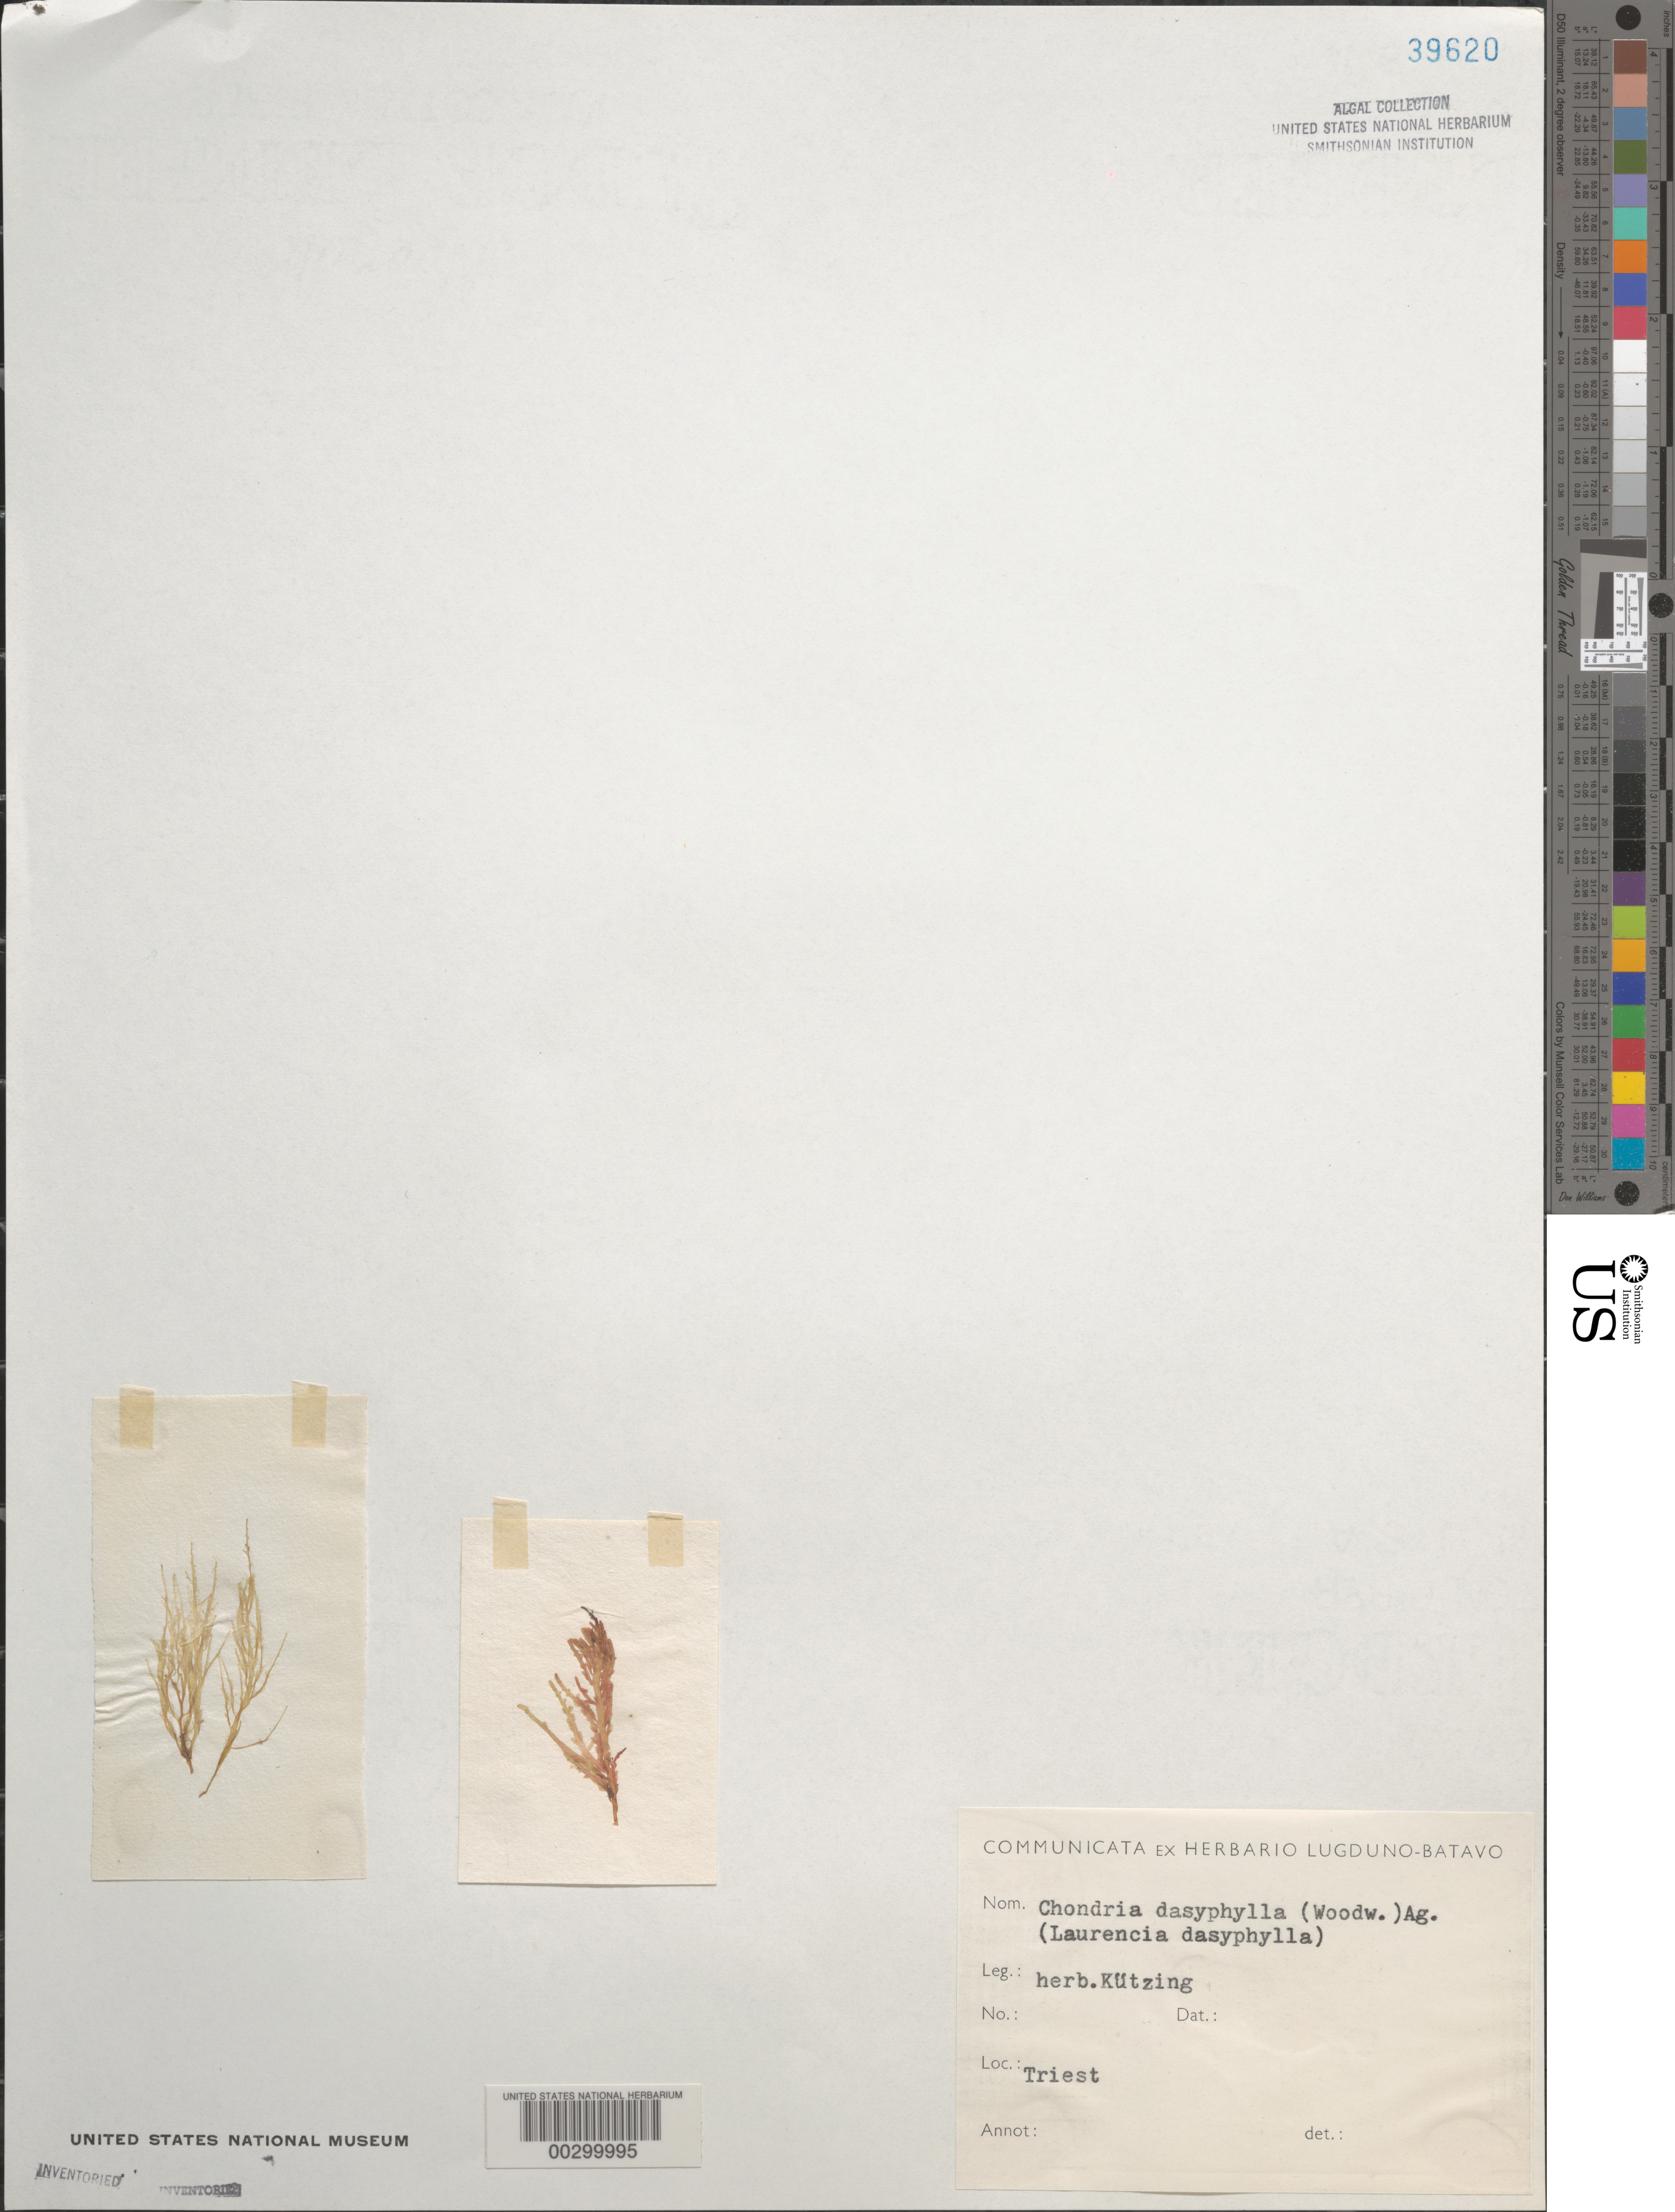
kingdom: Plantae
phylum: Rhodophyta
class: Florideophyceae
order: Ceramiales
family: Rhodomelaceae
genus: Chondria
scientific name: Chondria dasyphylla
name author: (Woodw.) C. Agardh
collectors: F. Kuetzing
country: Italy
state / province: Friuli-Venezia Giulia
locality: Trieste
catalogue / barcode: US 39620